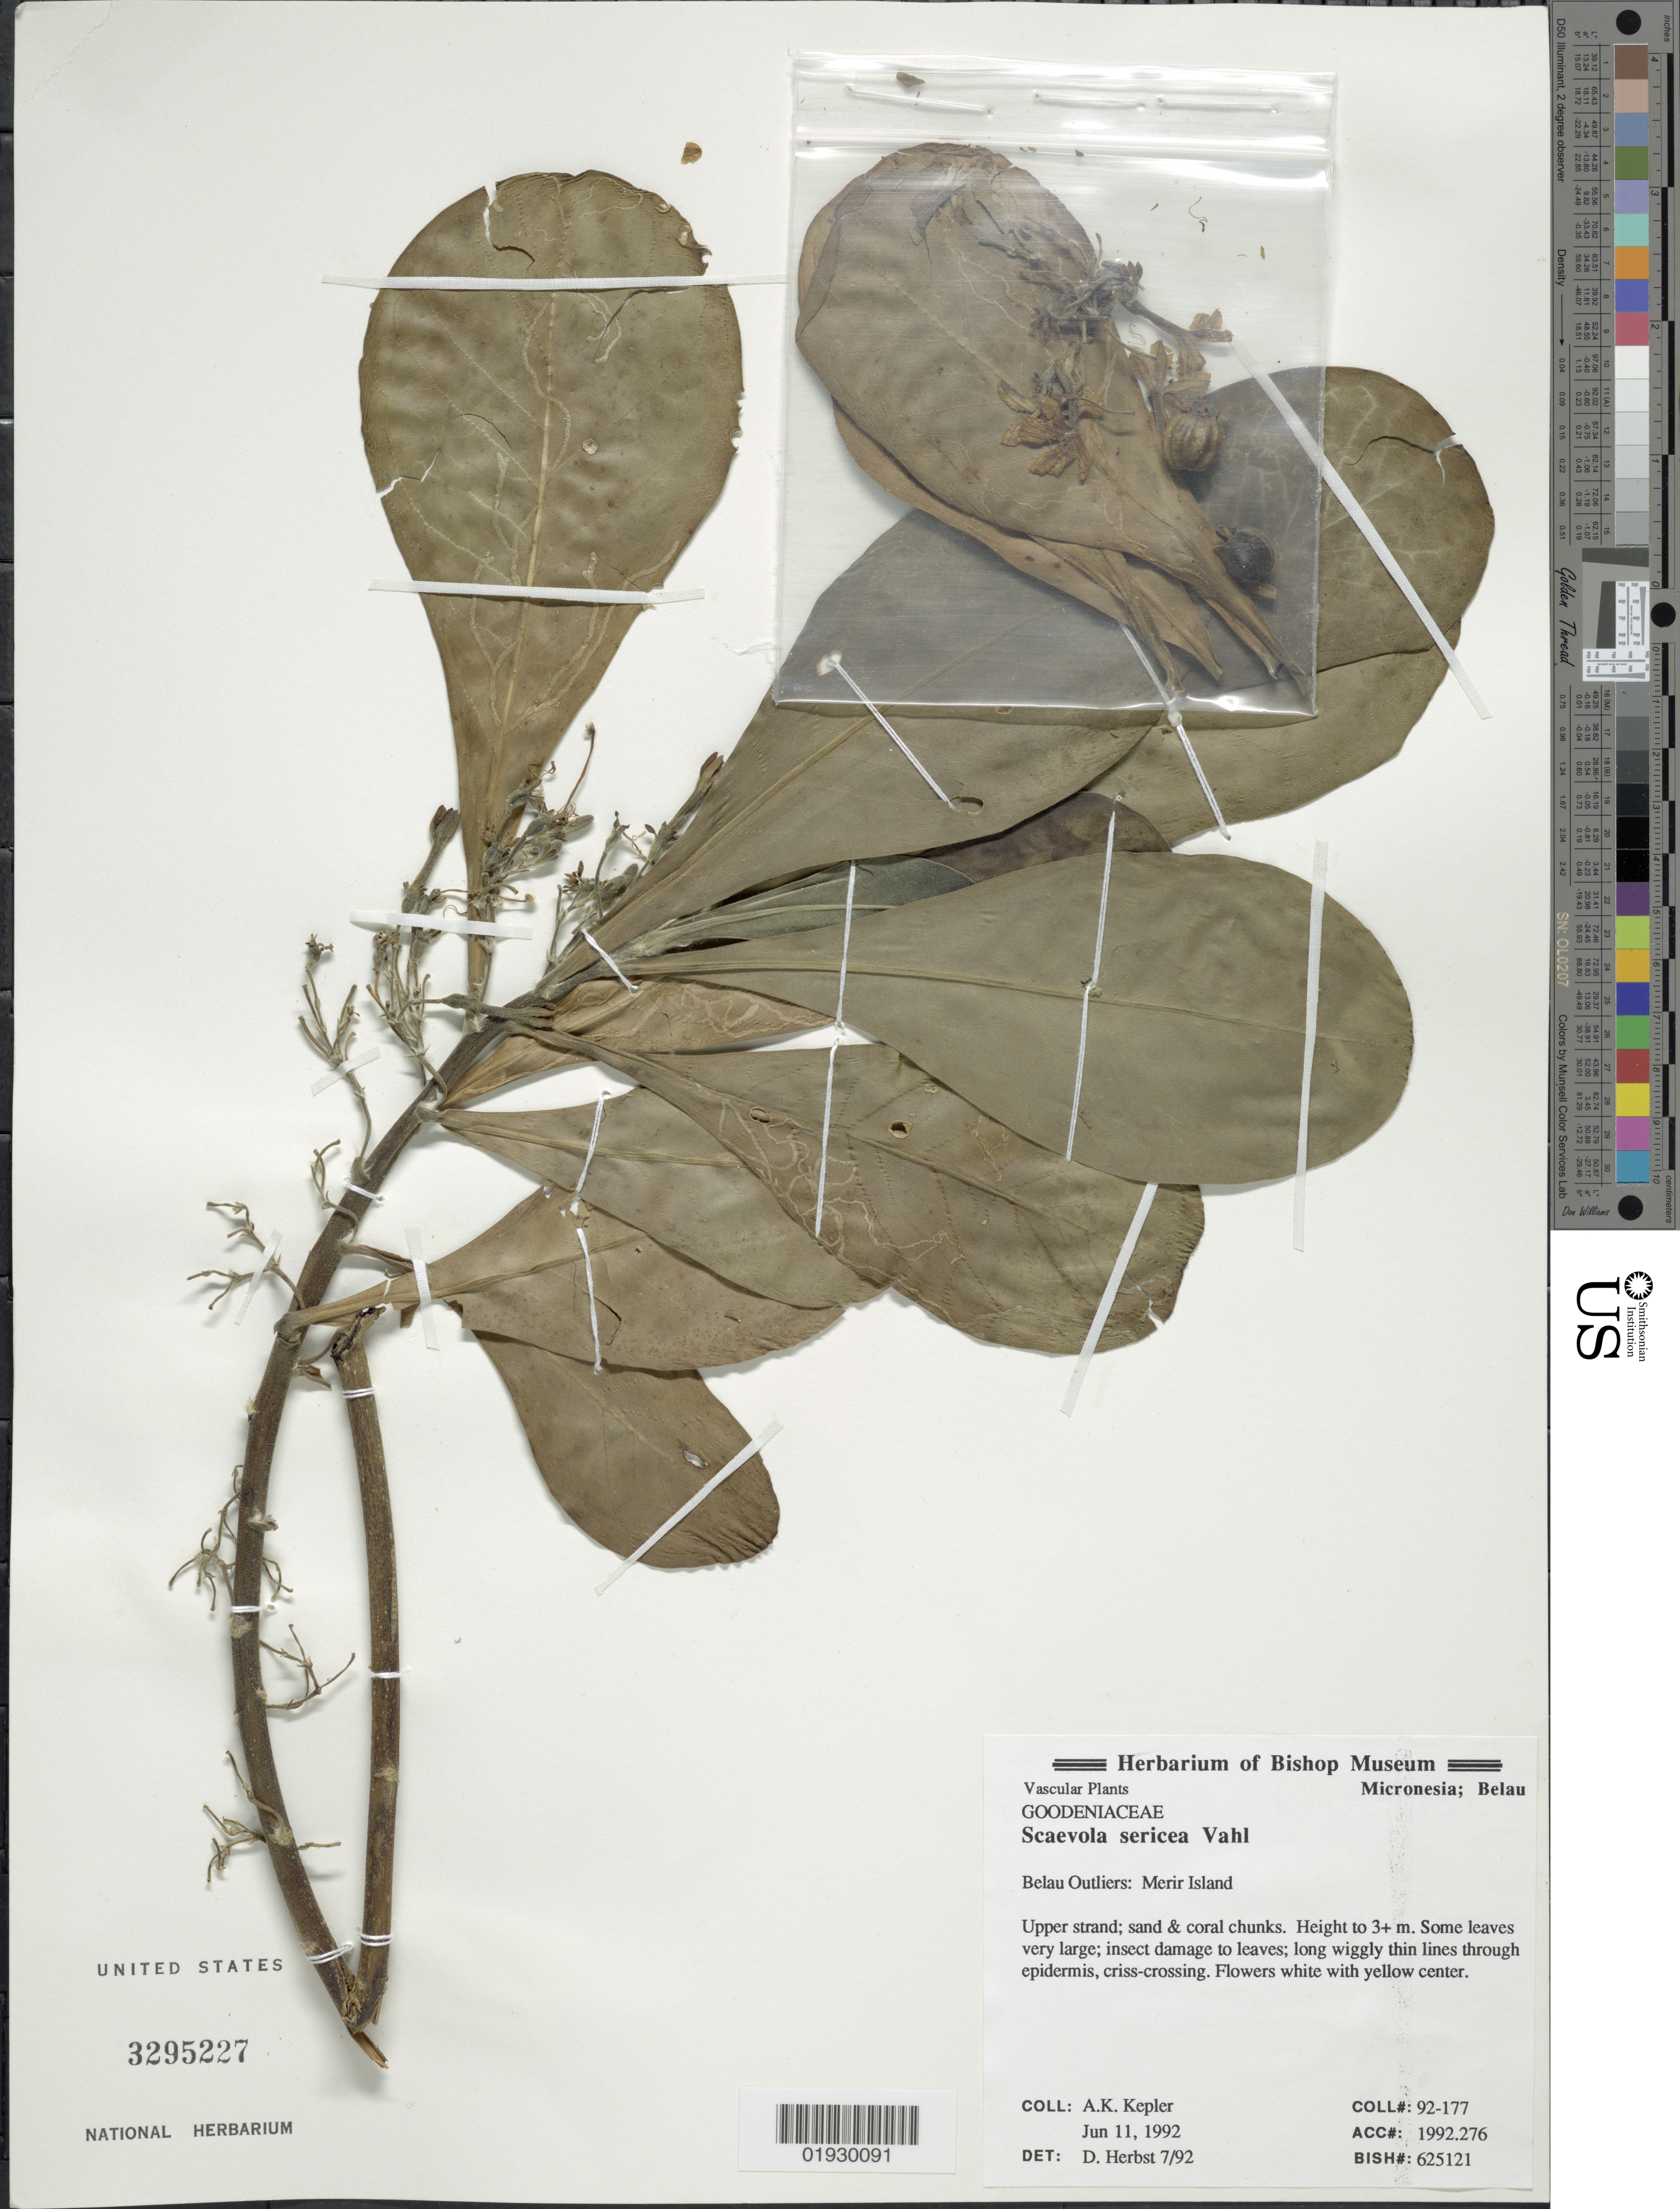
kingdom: Plantae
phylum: Tracheophyta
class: Magnoliopsida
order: Asterales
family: Goodeniaceae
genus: Scaevola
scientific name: Scaevola sericea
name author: Vahl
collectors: A. K. Kepler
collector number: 92-177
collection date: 1992-06-11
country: Palau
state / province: Belau Outliers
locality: Micronesia, Merir Island.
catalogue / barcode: US 3295227